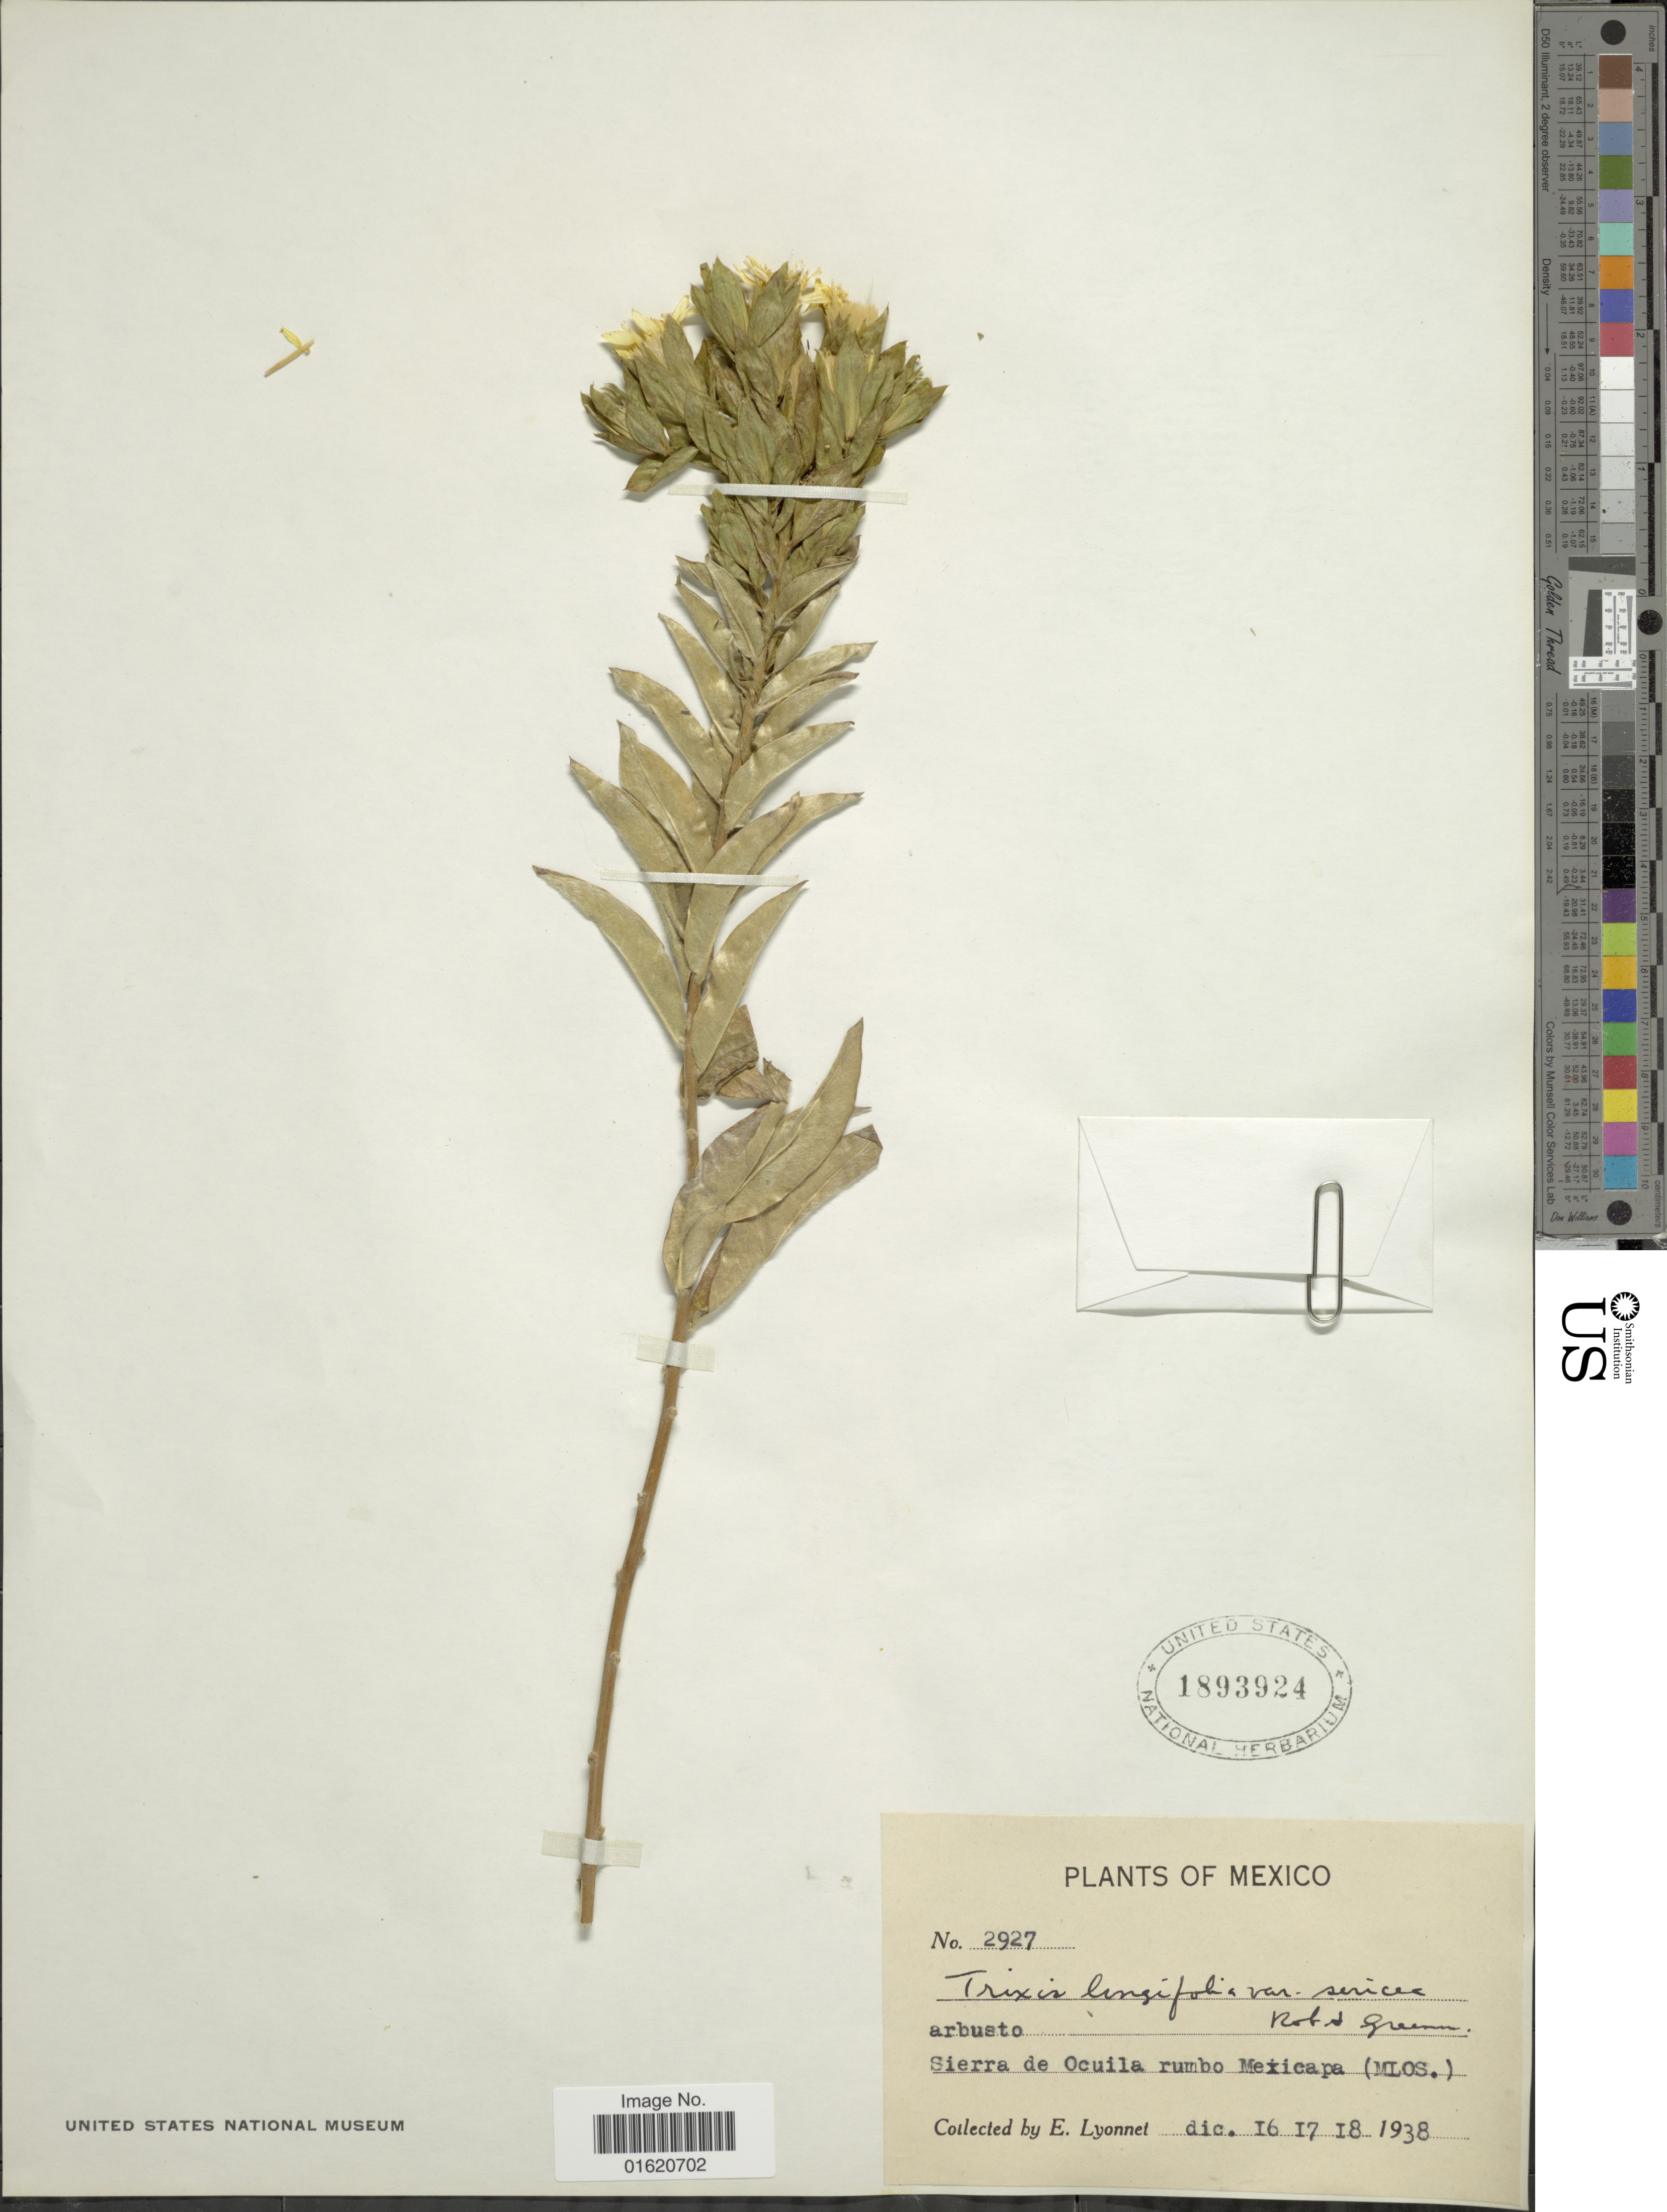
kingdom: Plantae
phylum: Tracheophyta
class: Magnoliopsida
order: Asterales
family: Asteraceae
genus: Trixis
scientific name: Trixis longifolia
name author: D. Don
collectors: E. Lyonnet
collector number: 2927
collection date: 1938-12-16/1938-12-18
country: Mexico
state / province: Morelos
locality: Sierra de Ocuila rumbo Mexicapa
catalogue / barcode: US 1893924